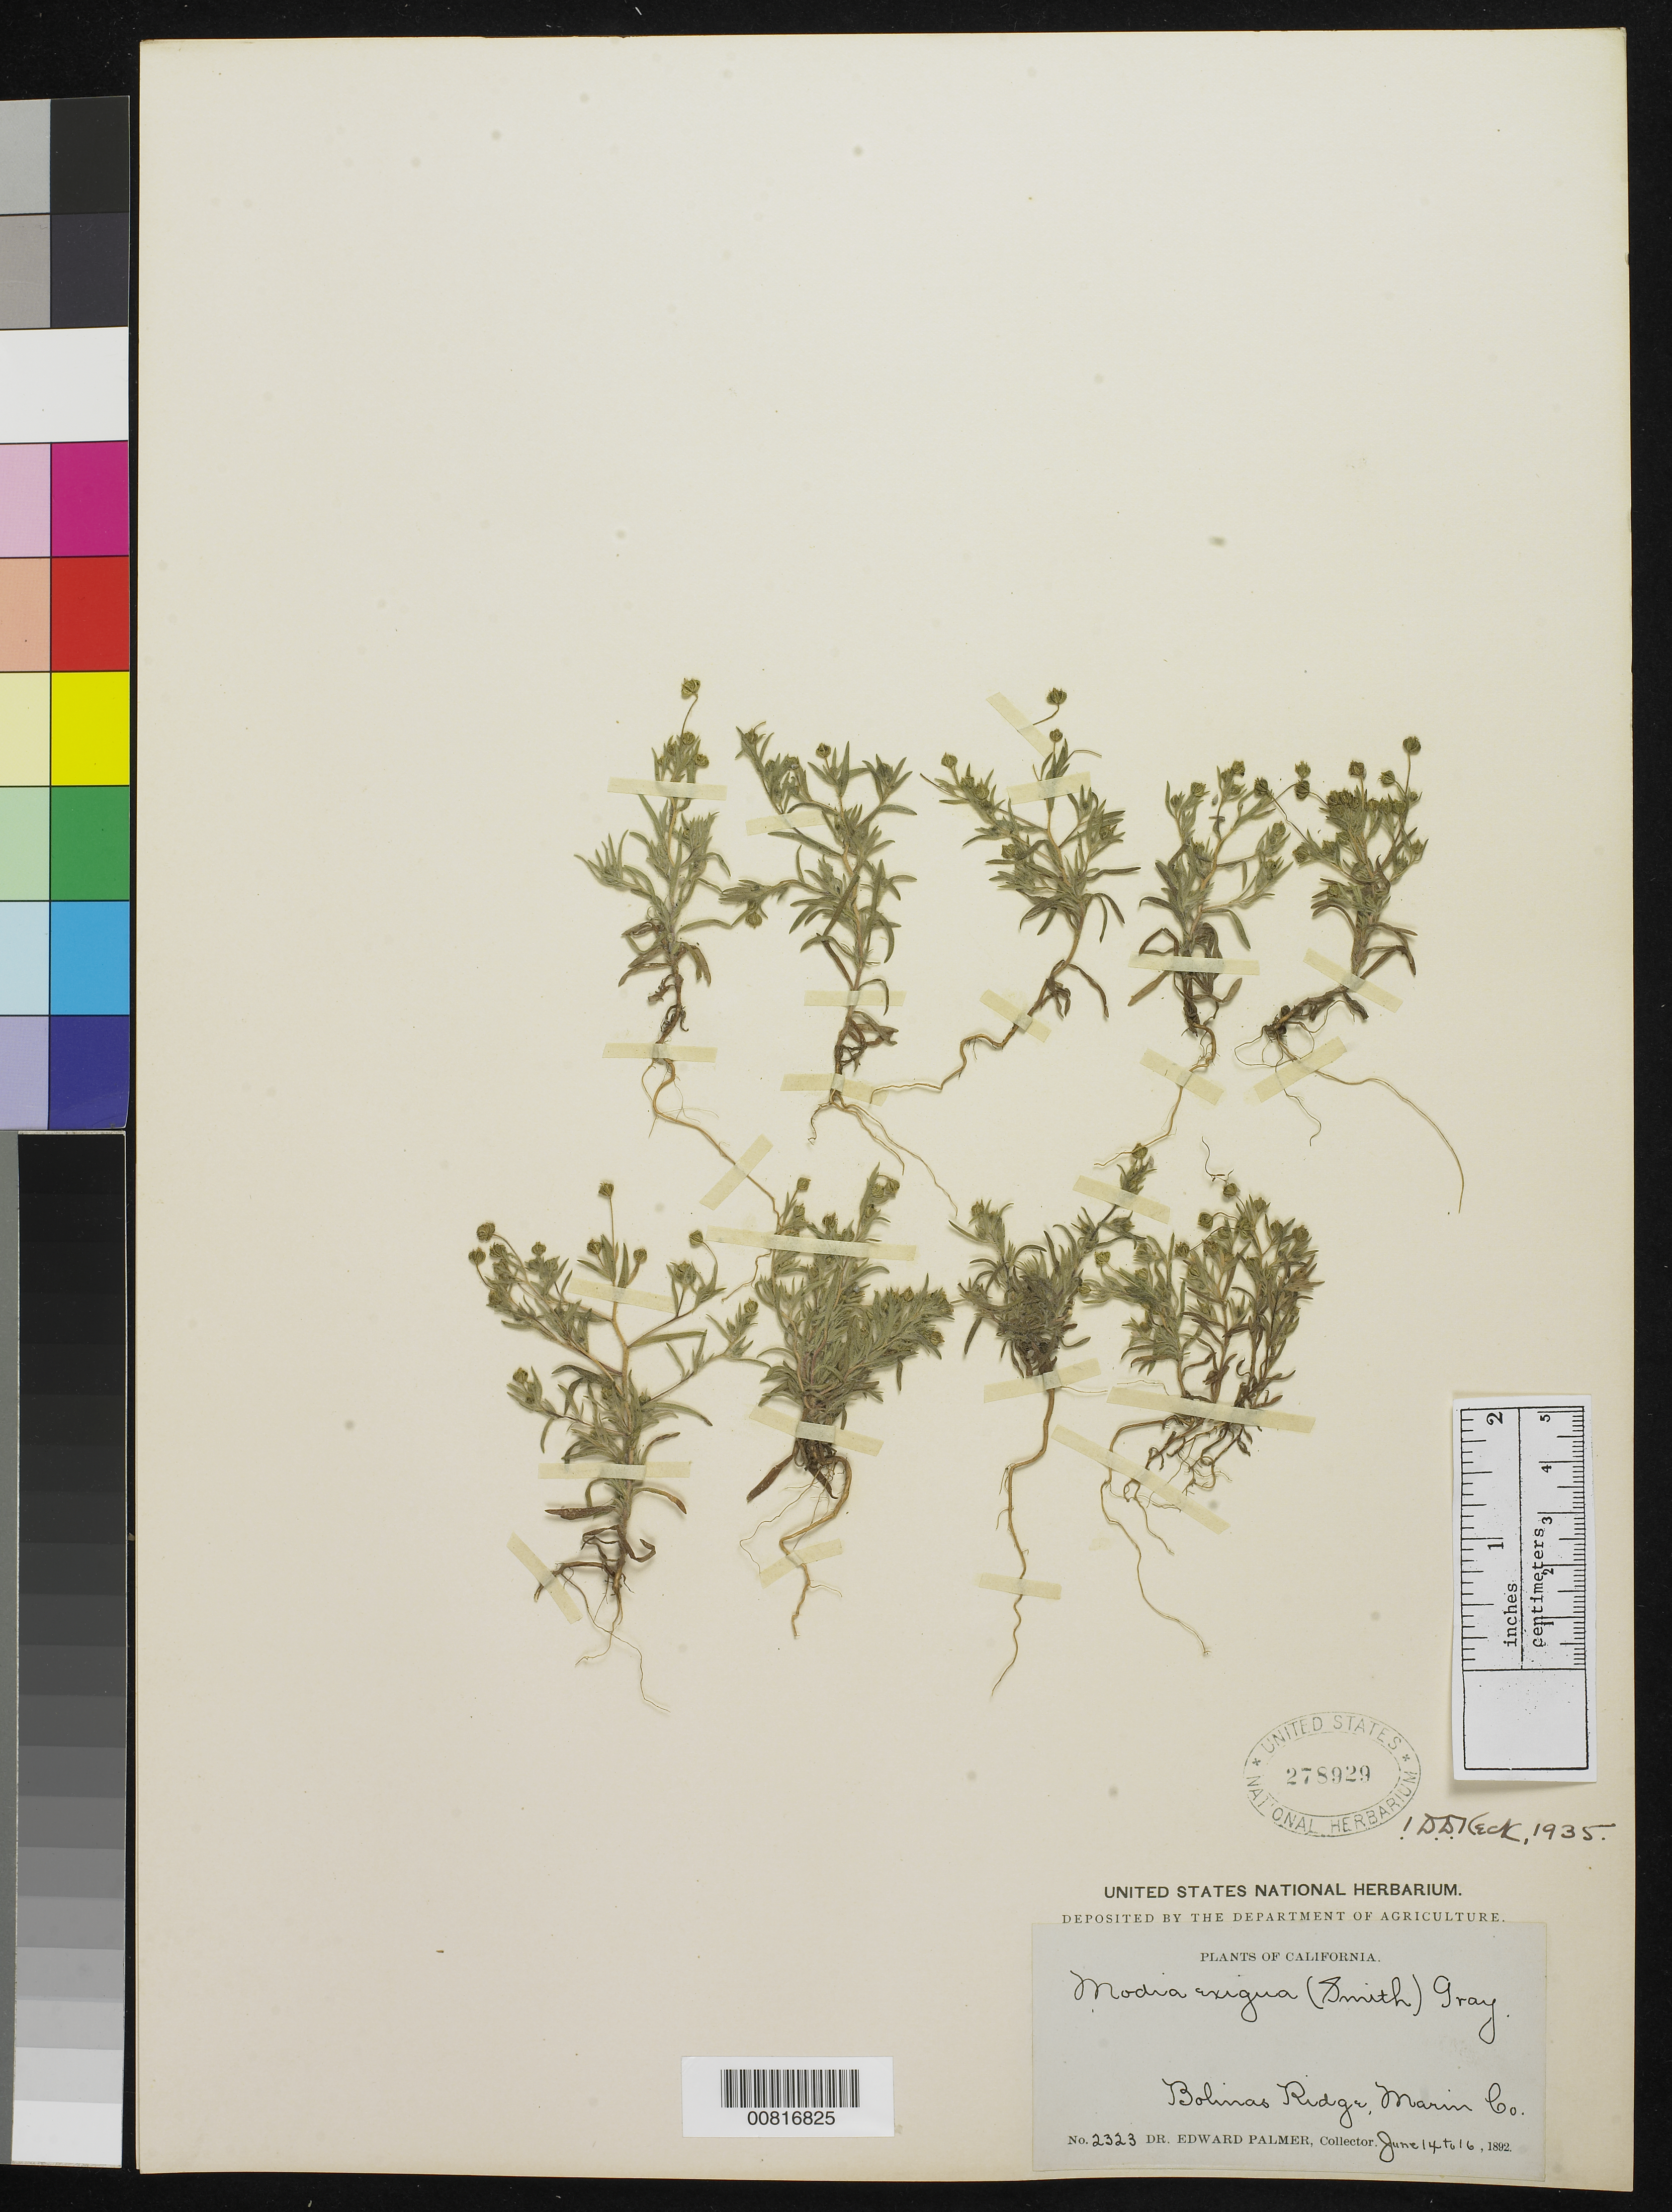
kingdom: Plantae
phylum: Tracheophyta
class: Magnoliopsida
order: Asterales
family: Asteraceae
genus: Madia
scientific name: Madia exigua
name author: (Sm.) A. Gray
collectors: E. Palmer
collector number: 2323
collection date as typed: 14 Jun 1892 to 16 Jun 1892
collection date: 1892-06-14/1892-06-16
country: United States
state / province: California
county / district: Marin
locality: Bolinas Ridge, Marin County, California.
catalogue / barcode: US 278929